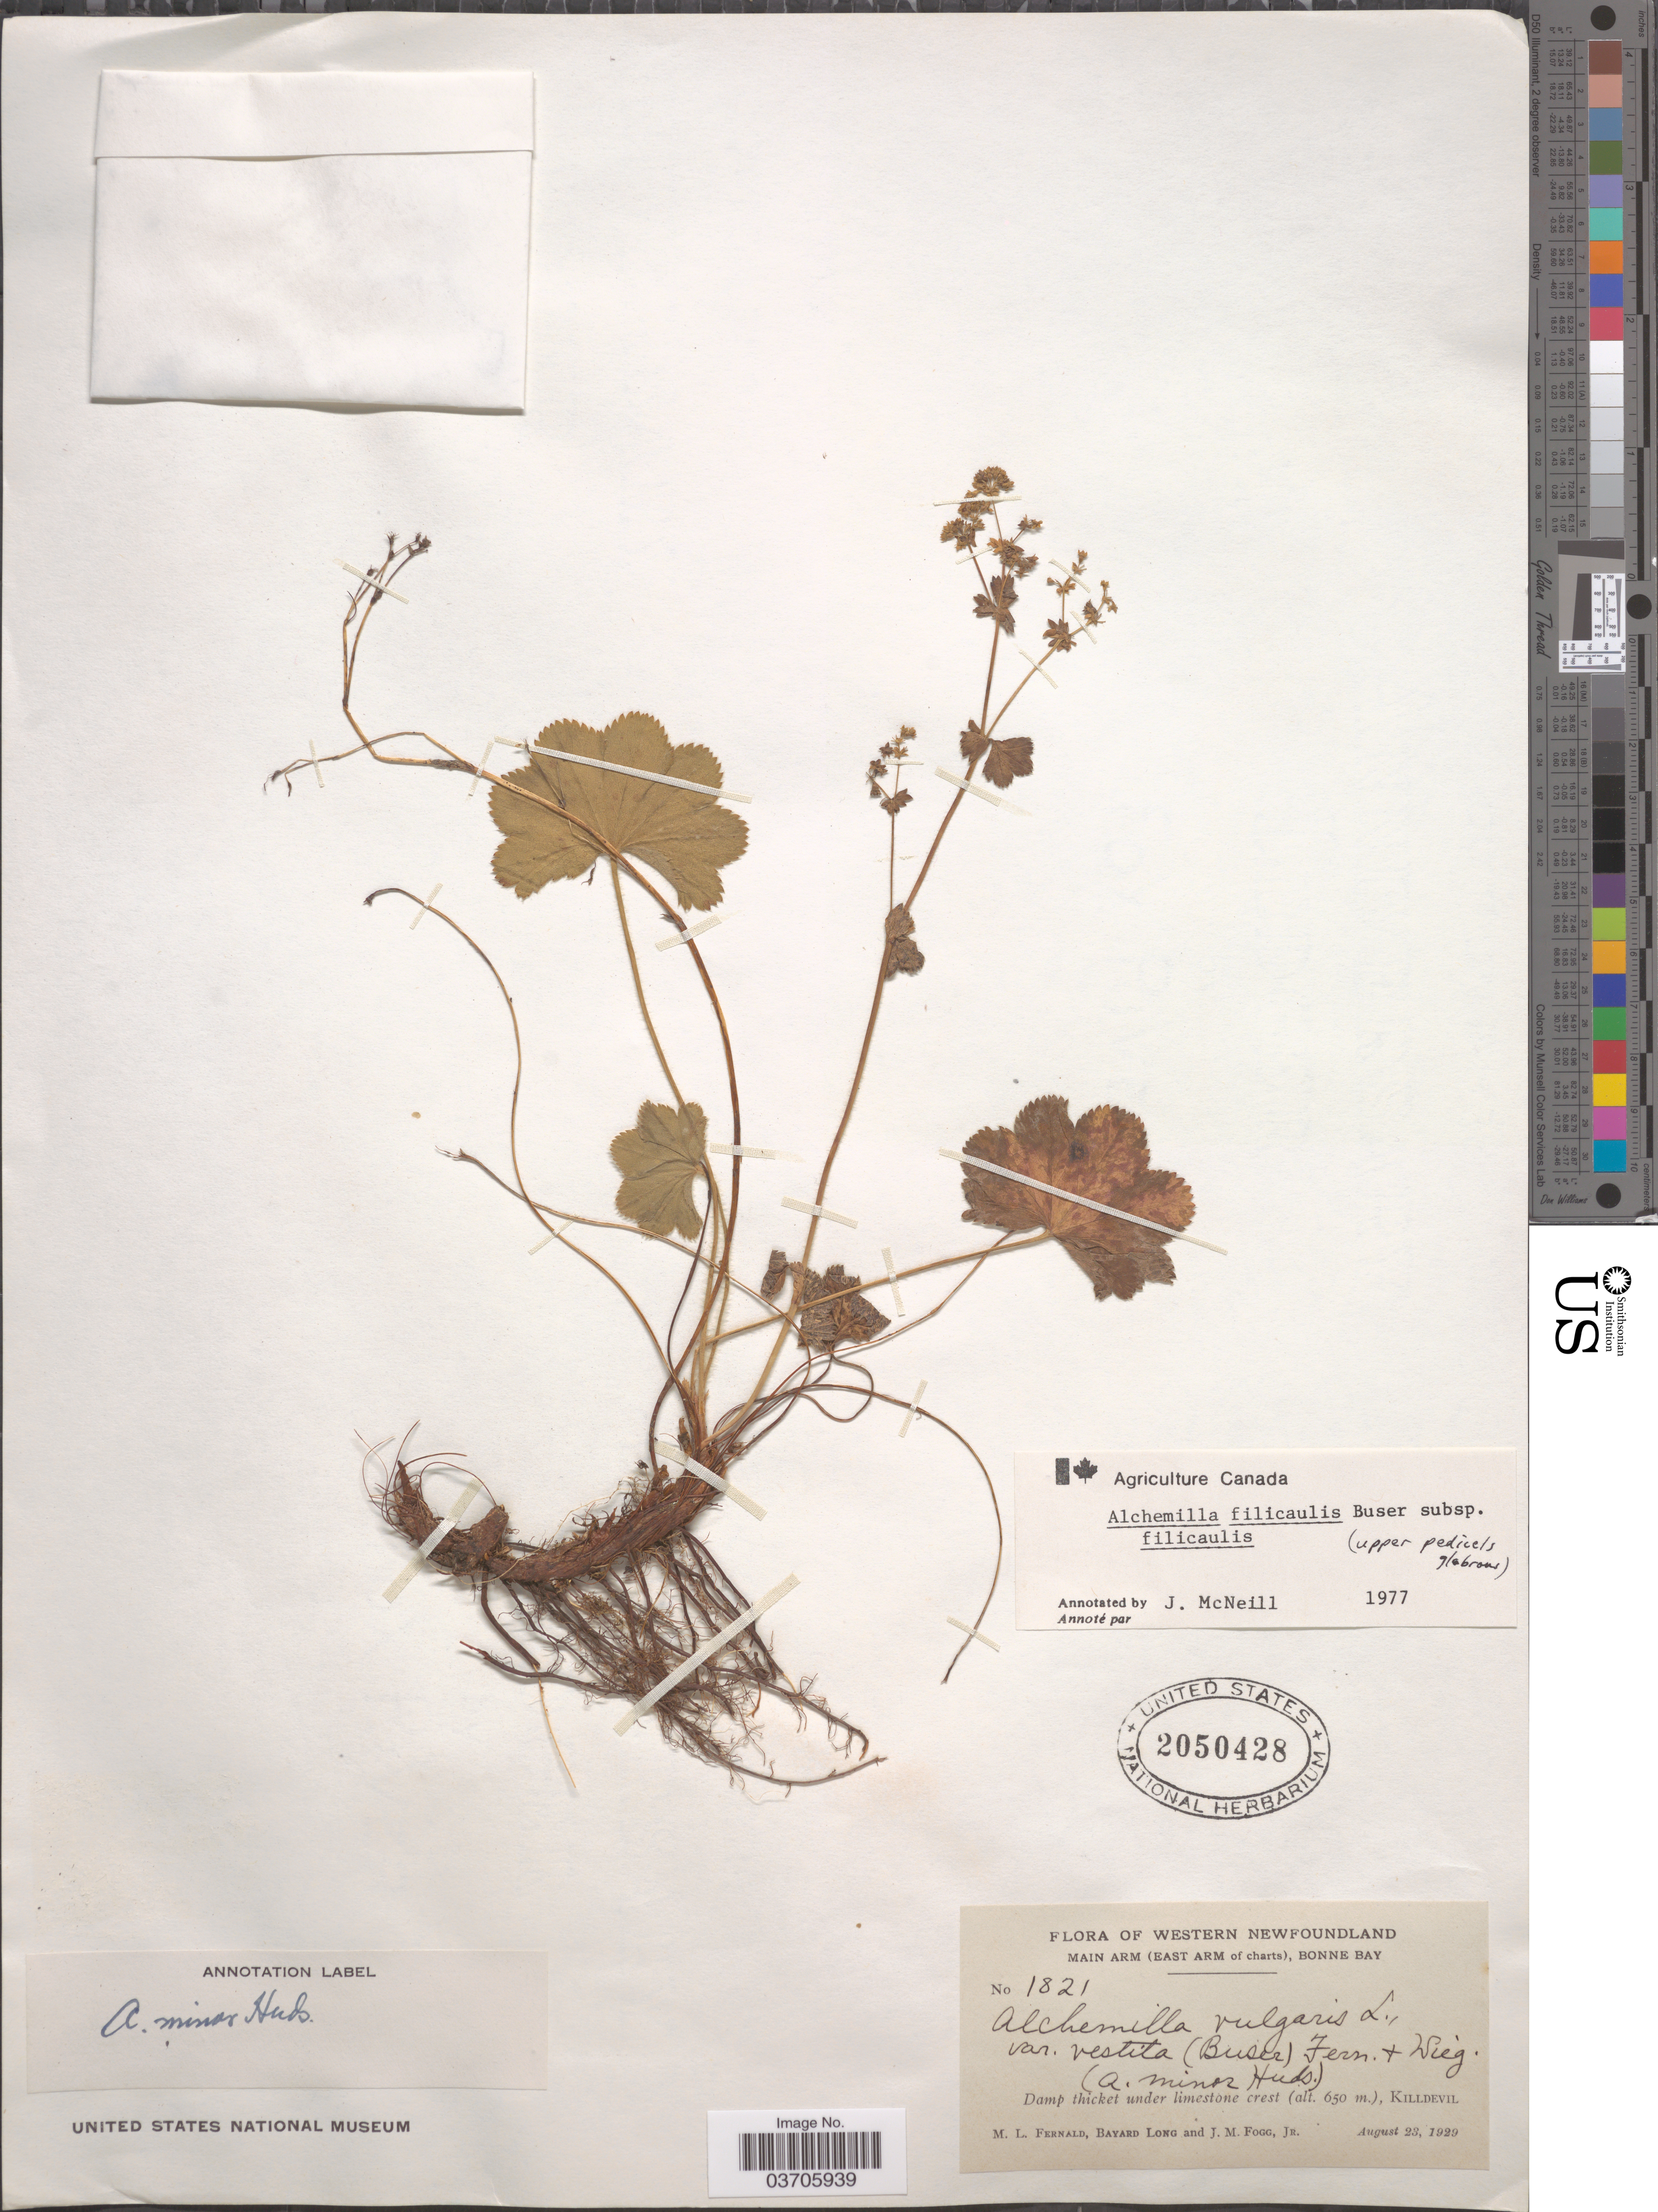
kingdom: Plantae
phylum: Tracheophyta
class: Magnoliopsida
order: Rosales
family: Rosaceae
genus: Alchemilla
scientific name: Alchemilla filicaulis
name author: Buser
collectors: M. L. Fernald, B. Long & J. Fogg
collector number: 1821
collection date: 1929-08-23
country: Canada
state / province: Newfoundland and Labrador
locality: Western Newfoundland. Main Arm (East Arm of charts), Bonne Bay. Killdevil.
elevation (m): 650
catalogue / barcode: US 2050428